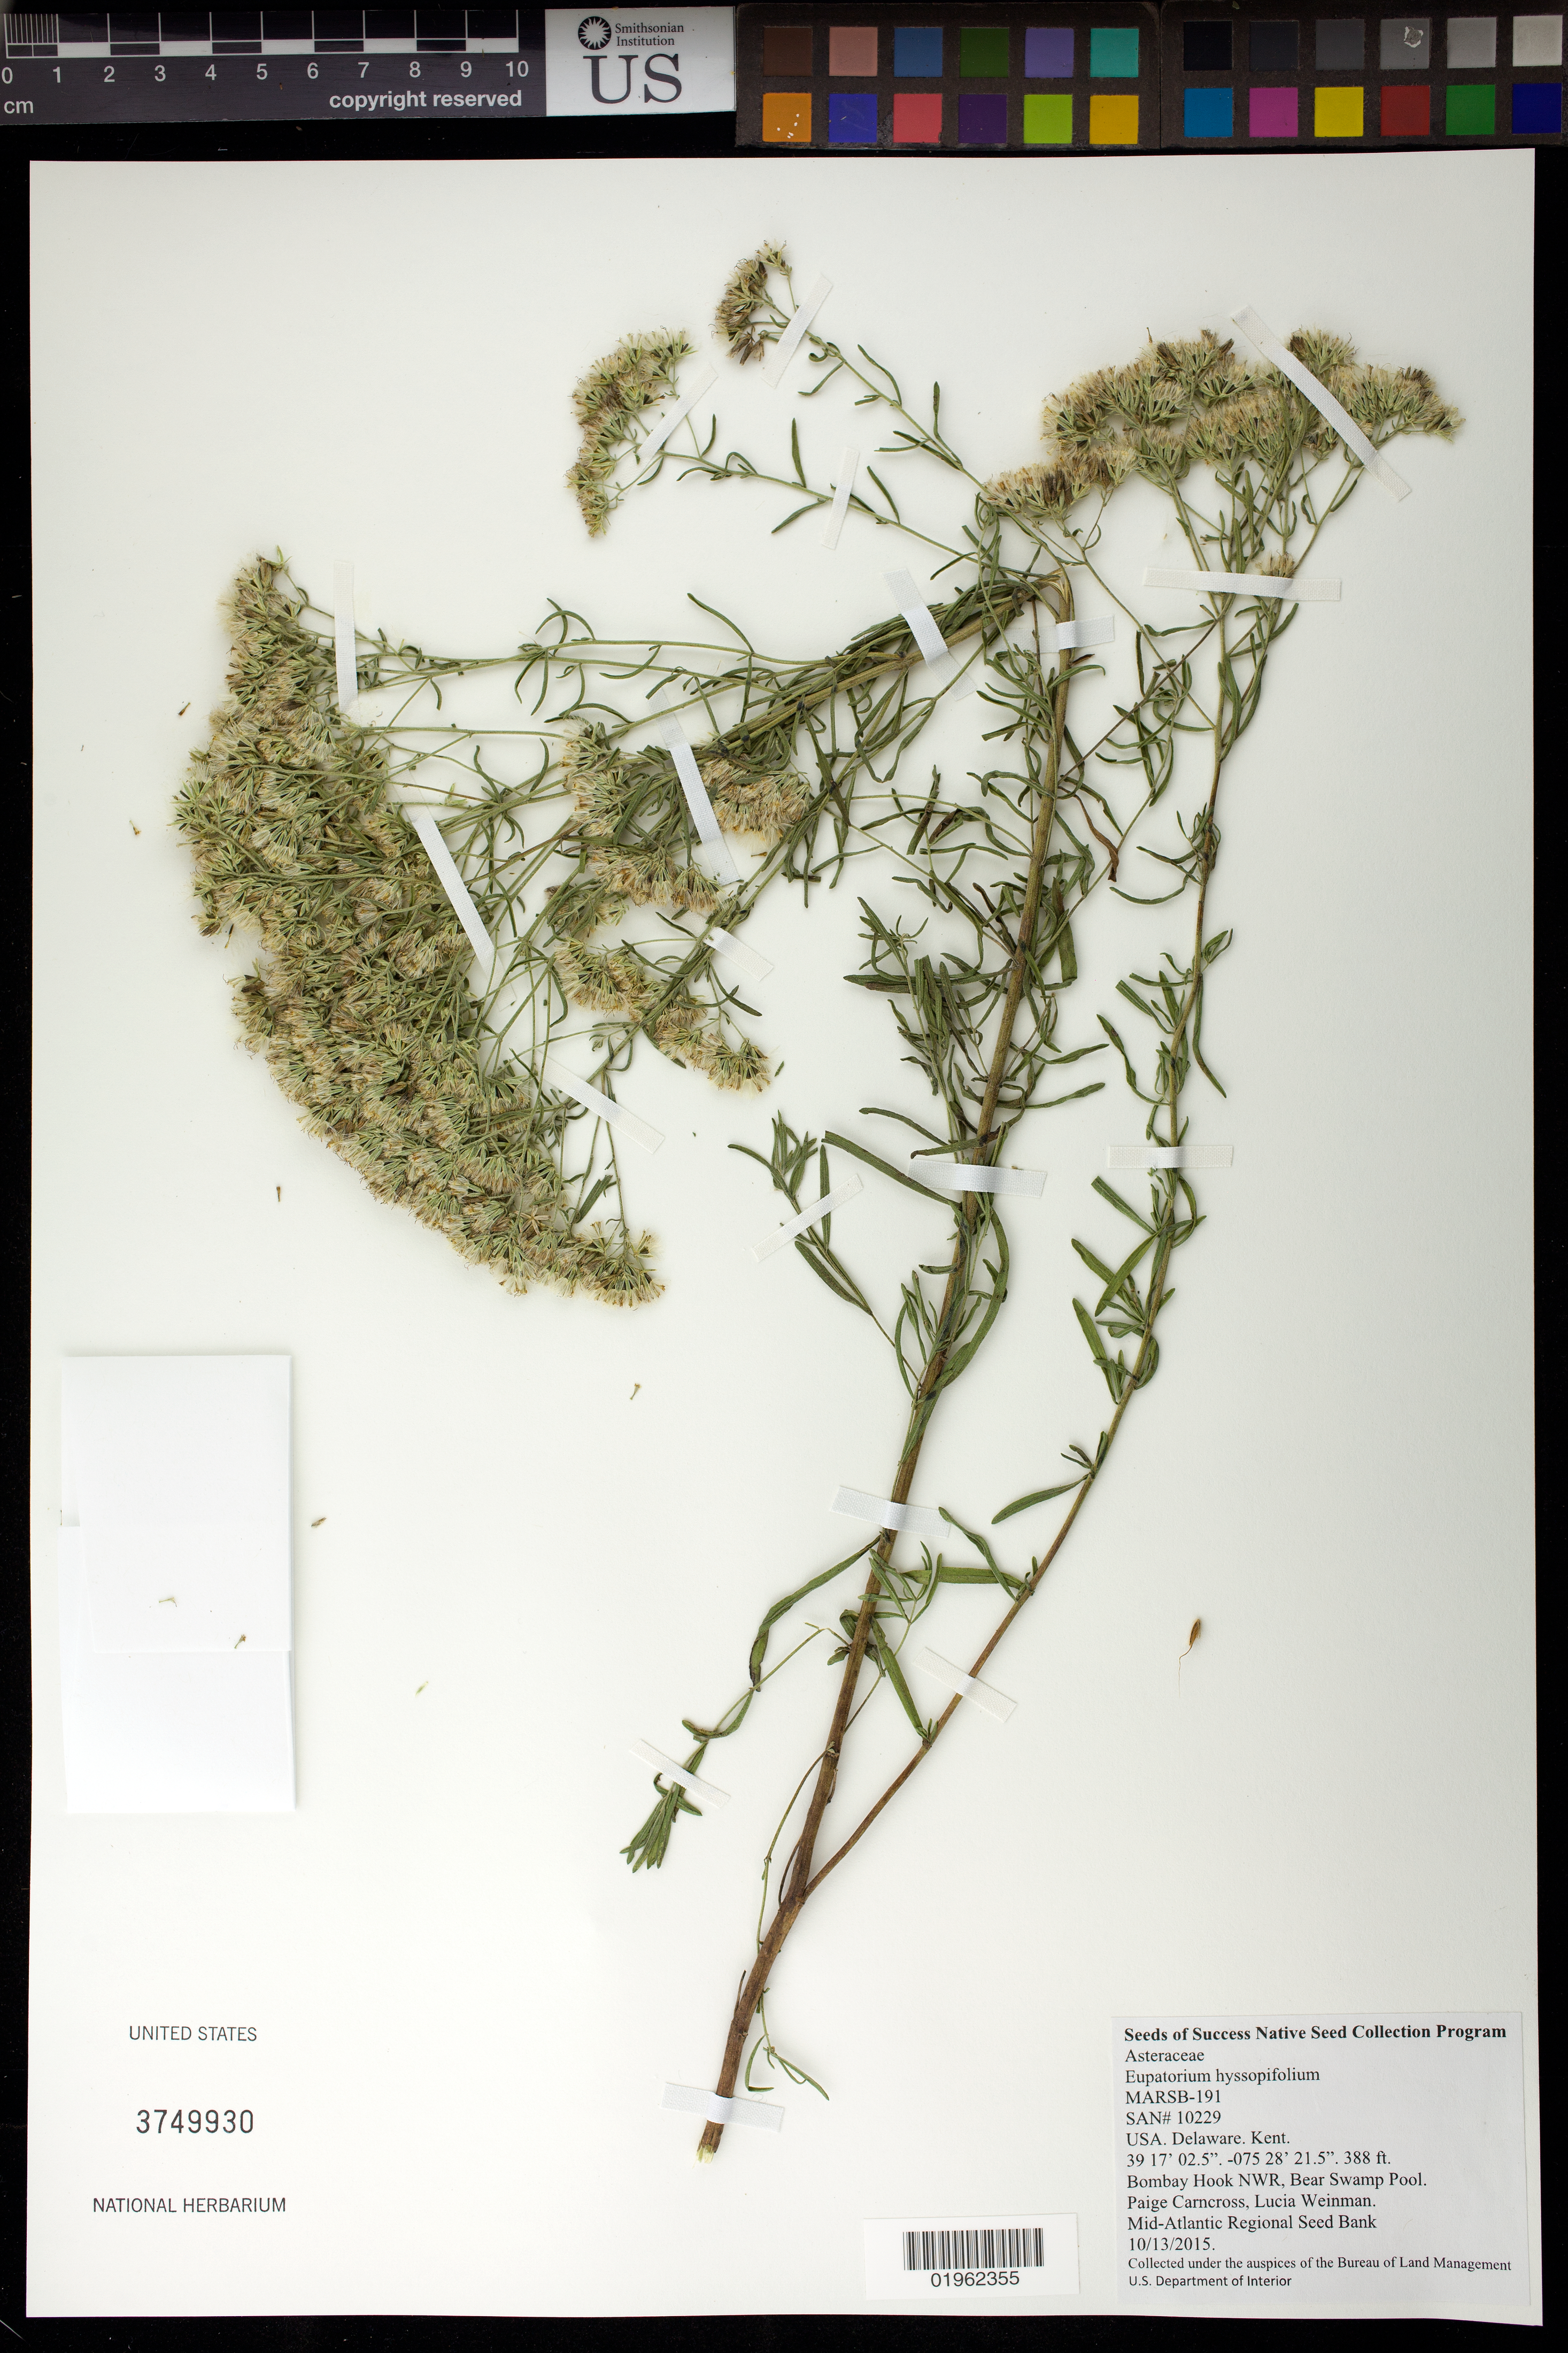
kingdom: Plantae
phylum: Tracheophyta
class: Magnoliopsida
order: Asterales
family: Asteraceae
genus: Eupatorium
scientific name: Eupatorium hyssopifolium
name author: L.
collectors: C. Carncross & P. Over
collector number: MARSB-191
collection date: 2015-10-13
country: United States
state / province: Delaware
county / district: Kent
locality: Bombay Hook National Wildlife Refuge, Wildlife Drive: Bear Swamp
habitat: Northern & Central Ruderal Meadow & Shrubland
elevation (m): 1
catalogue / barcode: US 3749930